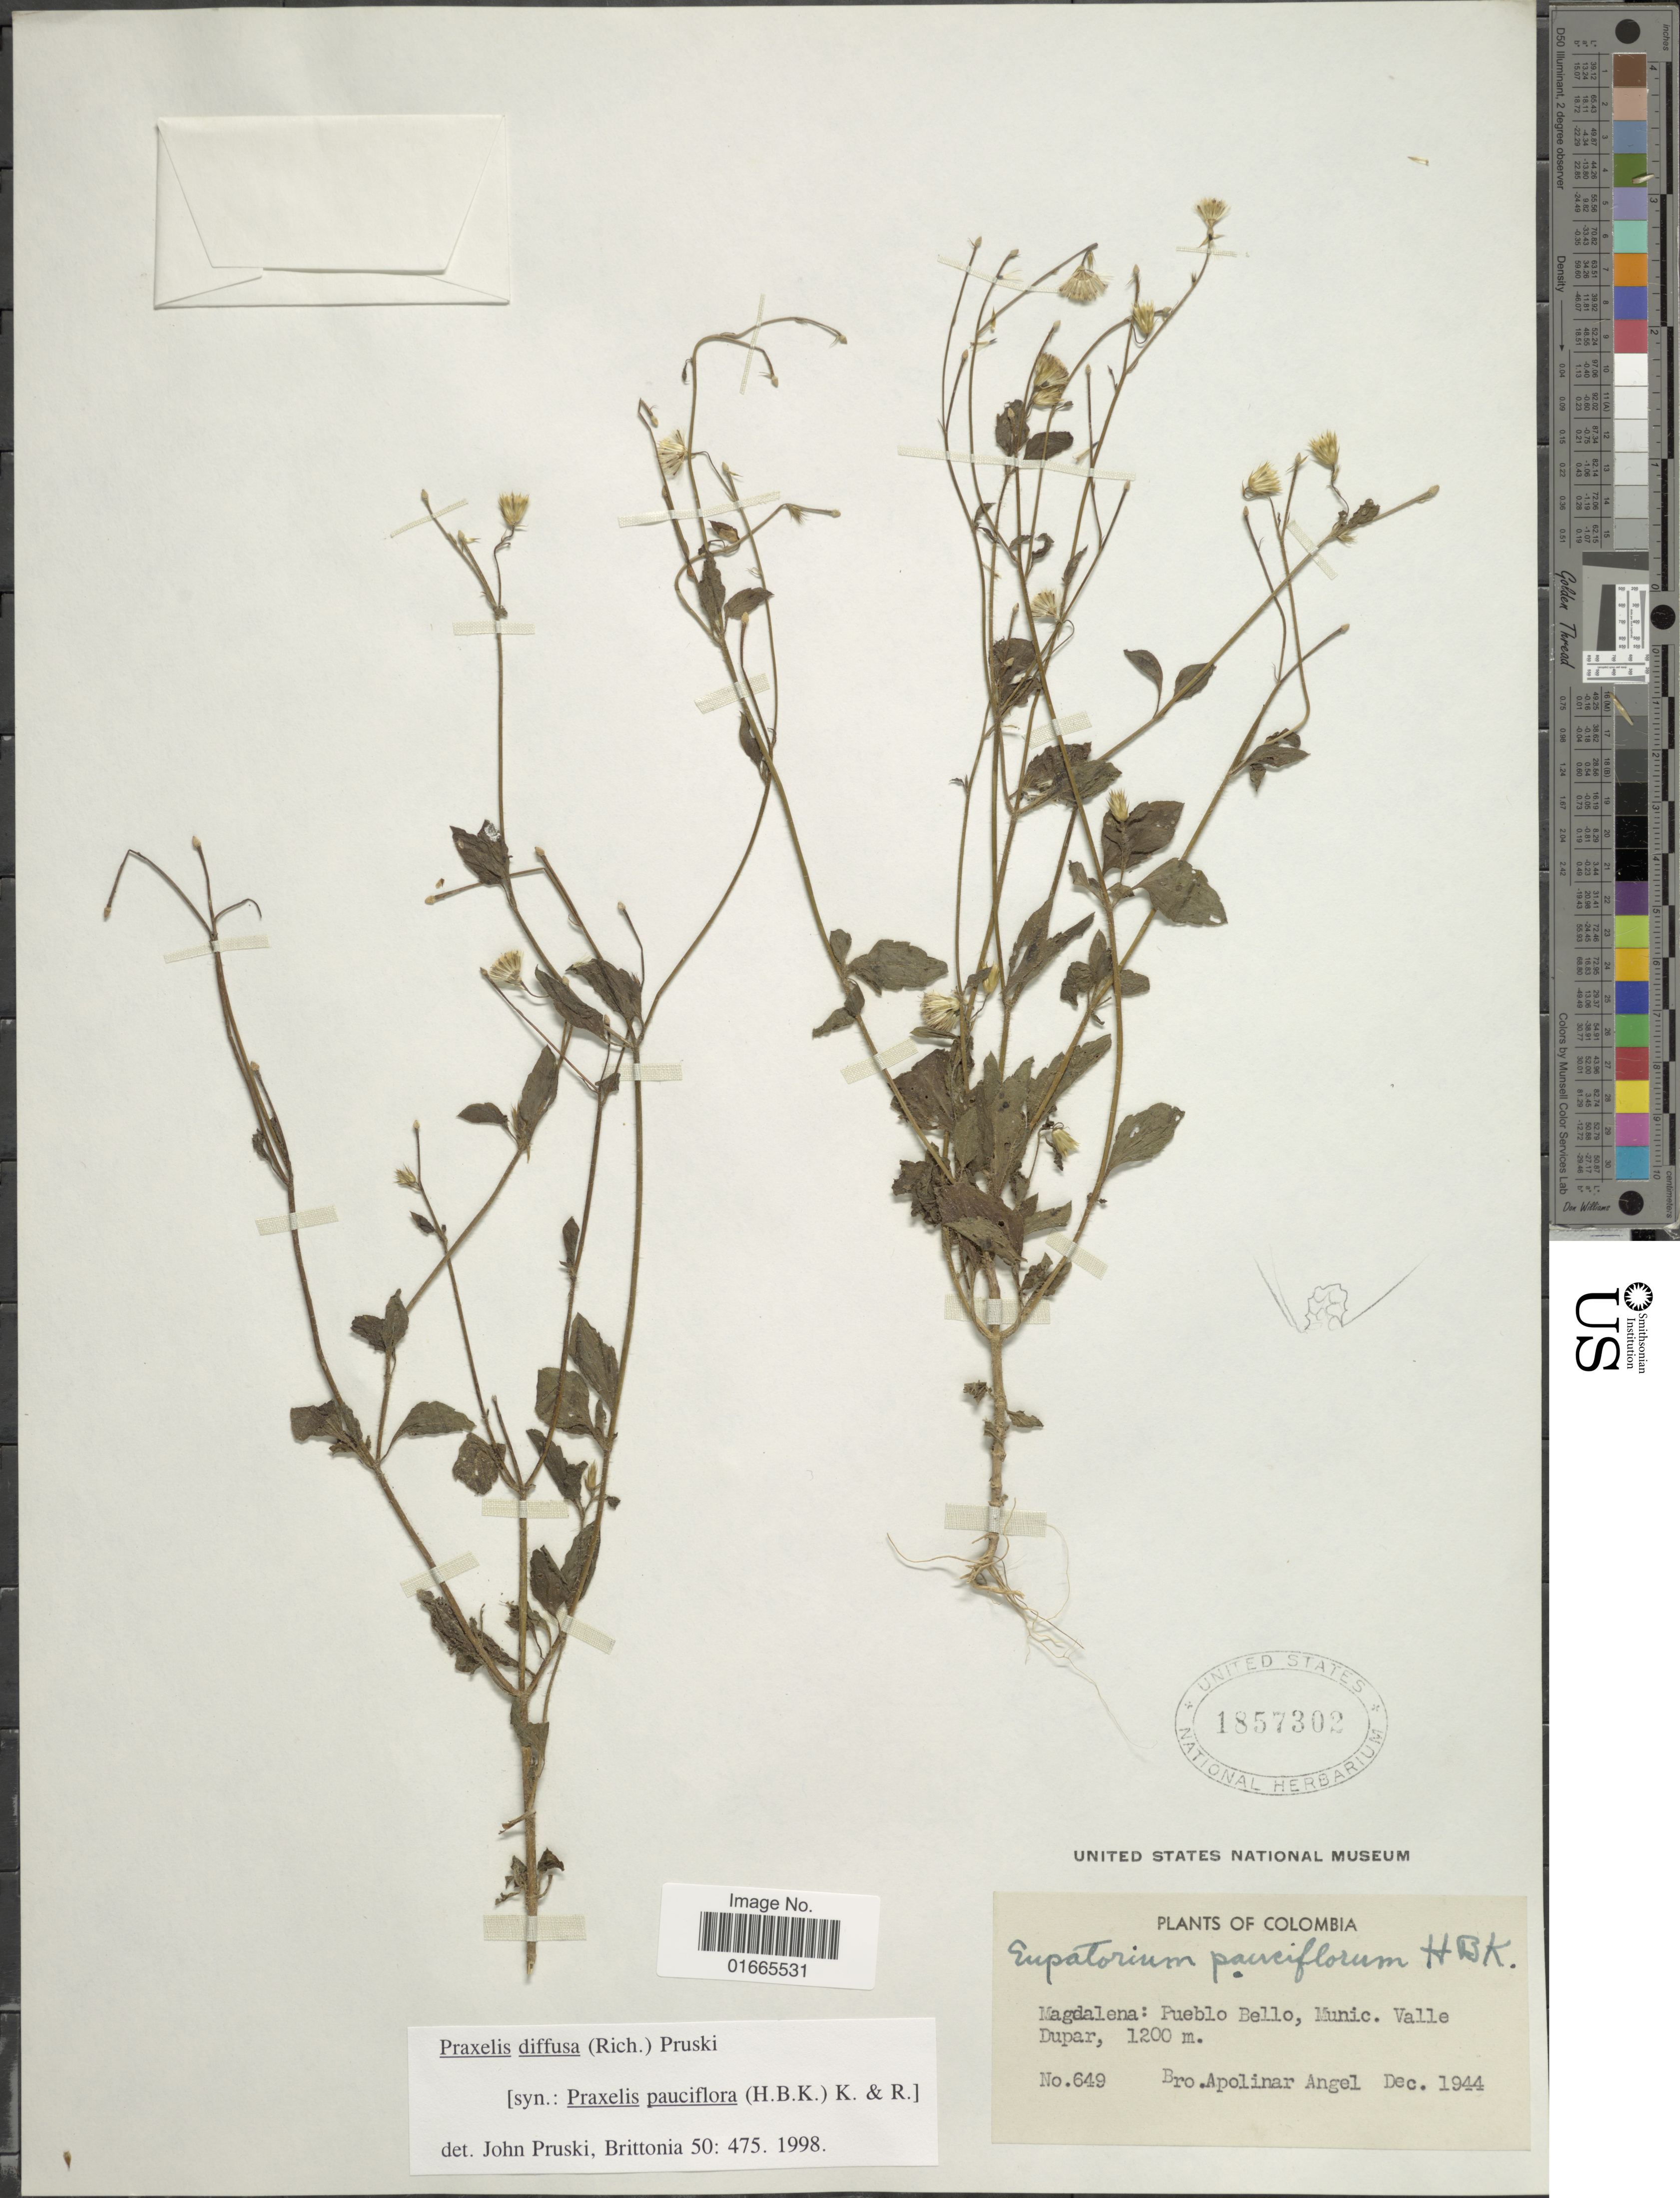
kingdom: Plantae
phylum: Tracheophyta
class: Magnoliopsida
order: Asterales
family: Asteraceae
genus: Praxelis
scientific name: Praxelis diffusa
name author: (Rich.) Pruski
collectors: Bro. Apolinar A.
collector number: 649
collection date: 1944-12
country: Colombia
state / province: Magdalena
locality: Magdalena: Pueblo Bello, Munic. Valle Dupar.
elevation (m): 1200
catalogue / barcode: US 1857302